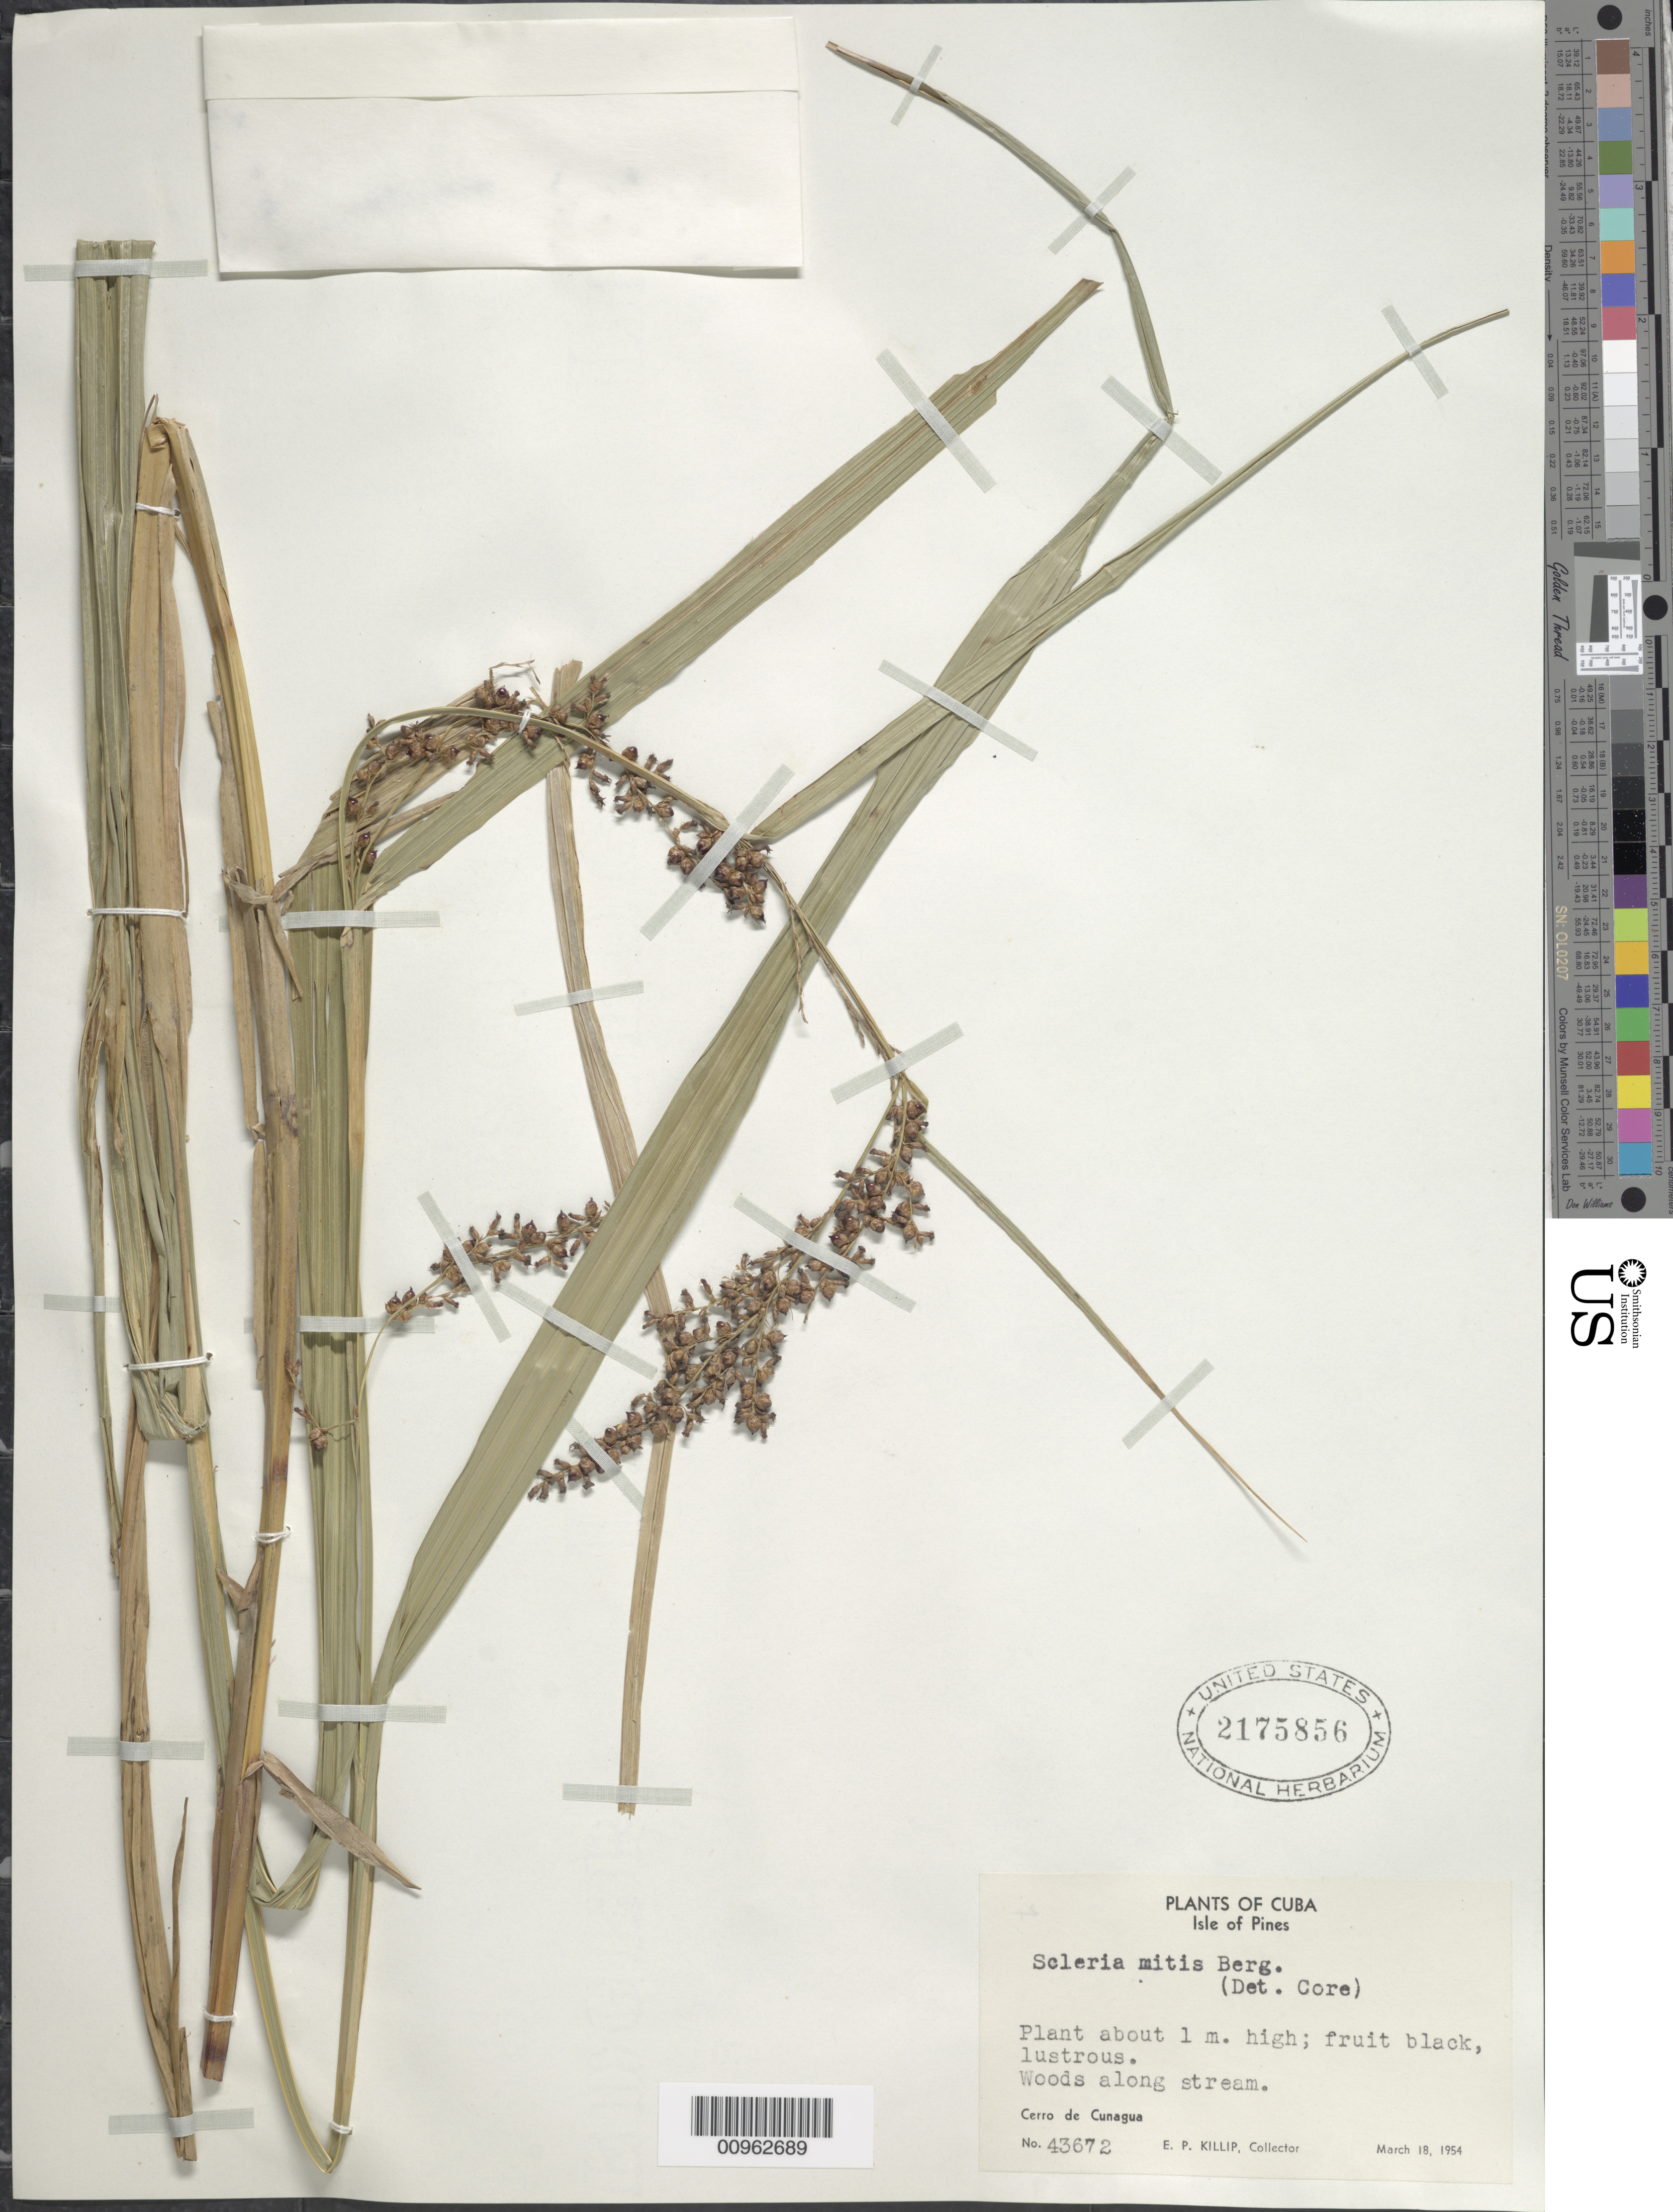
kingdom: Plantae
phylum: Tracheophyta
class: Liliopsida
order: Poales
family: Cyperaceae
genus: Scleria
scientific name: Scleria mitis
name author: P.J. Bergius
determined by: Core, E. L.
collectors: E. P. Killip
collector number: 43672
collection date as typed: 18 Mar 1954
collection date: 1954-03-18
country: Cuba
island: Isla de la Juventud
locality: Isle of Pines, Cerro de Cunagua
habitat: Woods along stream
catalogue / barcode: US 2175856